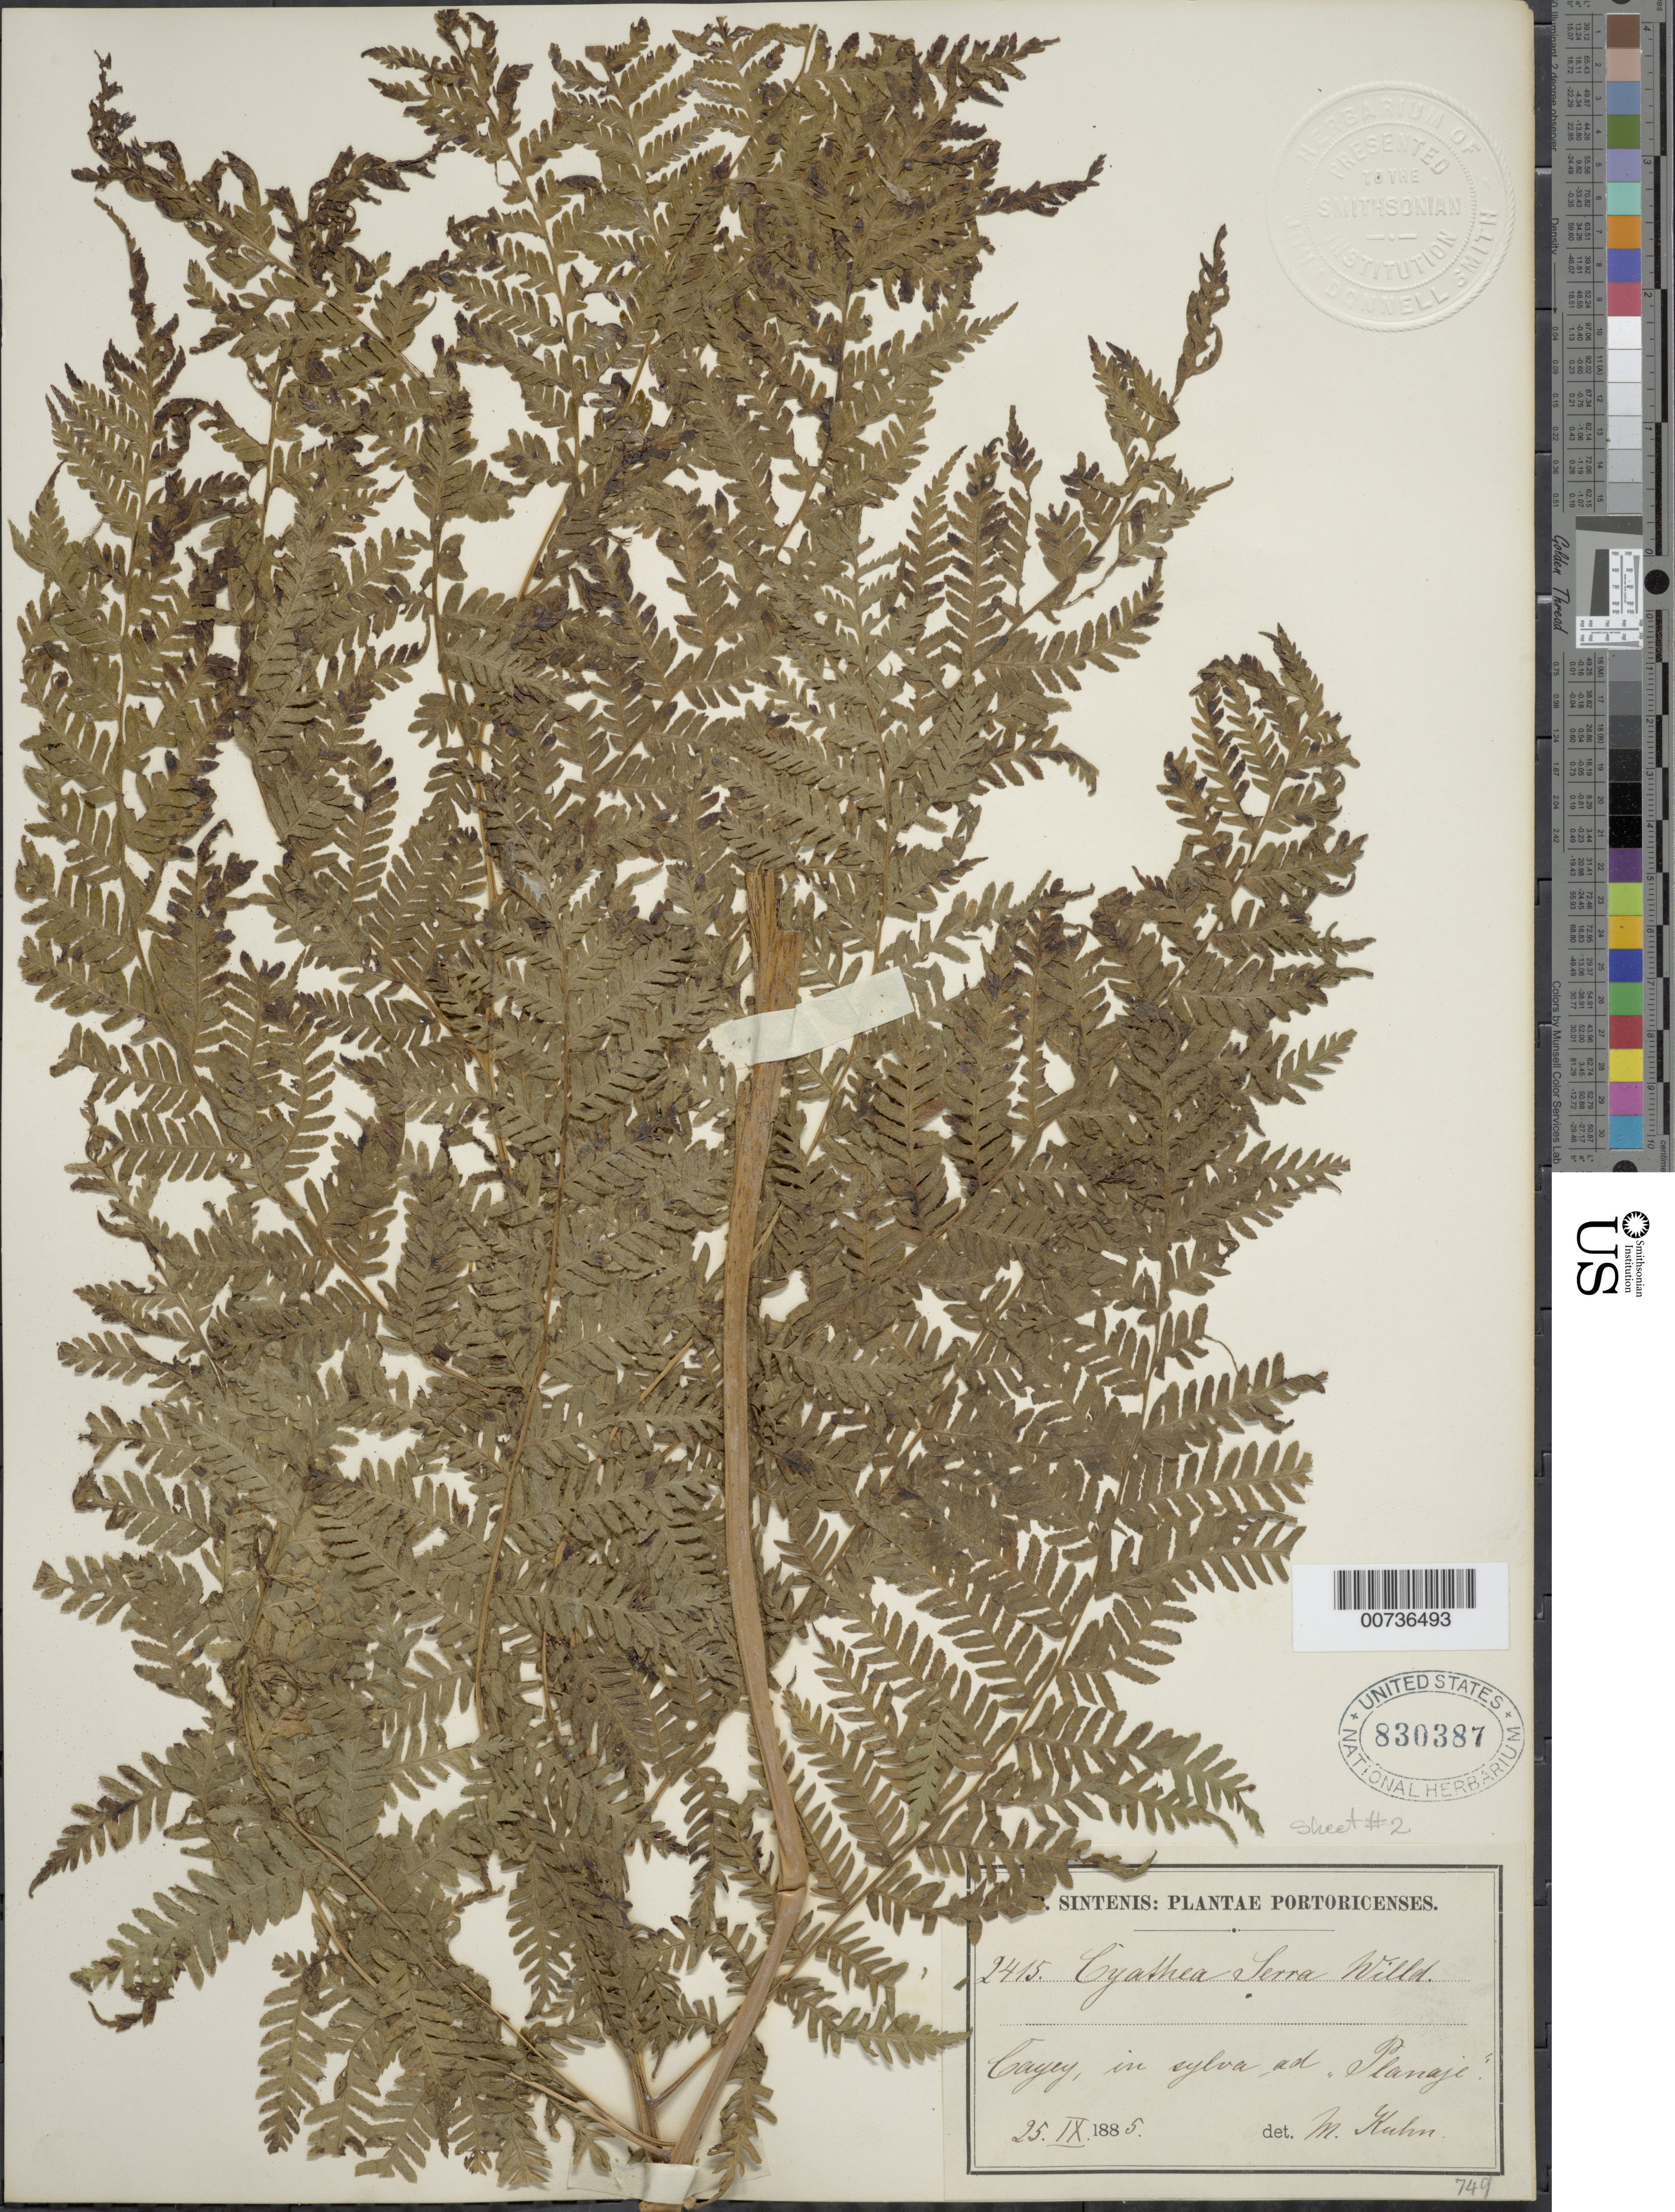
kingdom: Plantae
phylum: Tracheophyta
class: Polypodiopsida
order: Cyatheales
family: Cyatheaceae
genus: Cyathea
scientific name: Cyathea arborea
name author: (L.) Sm.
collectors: P. Sintenis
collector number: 2415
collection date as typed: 25 Sep 1885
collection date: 1885-09-25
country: Puerto Rico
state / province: Cayey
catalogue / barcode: US 830387